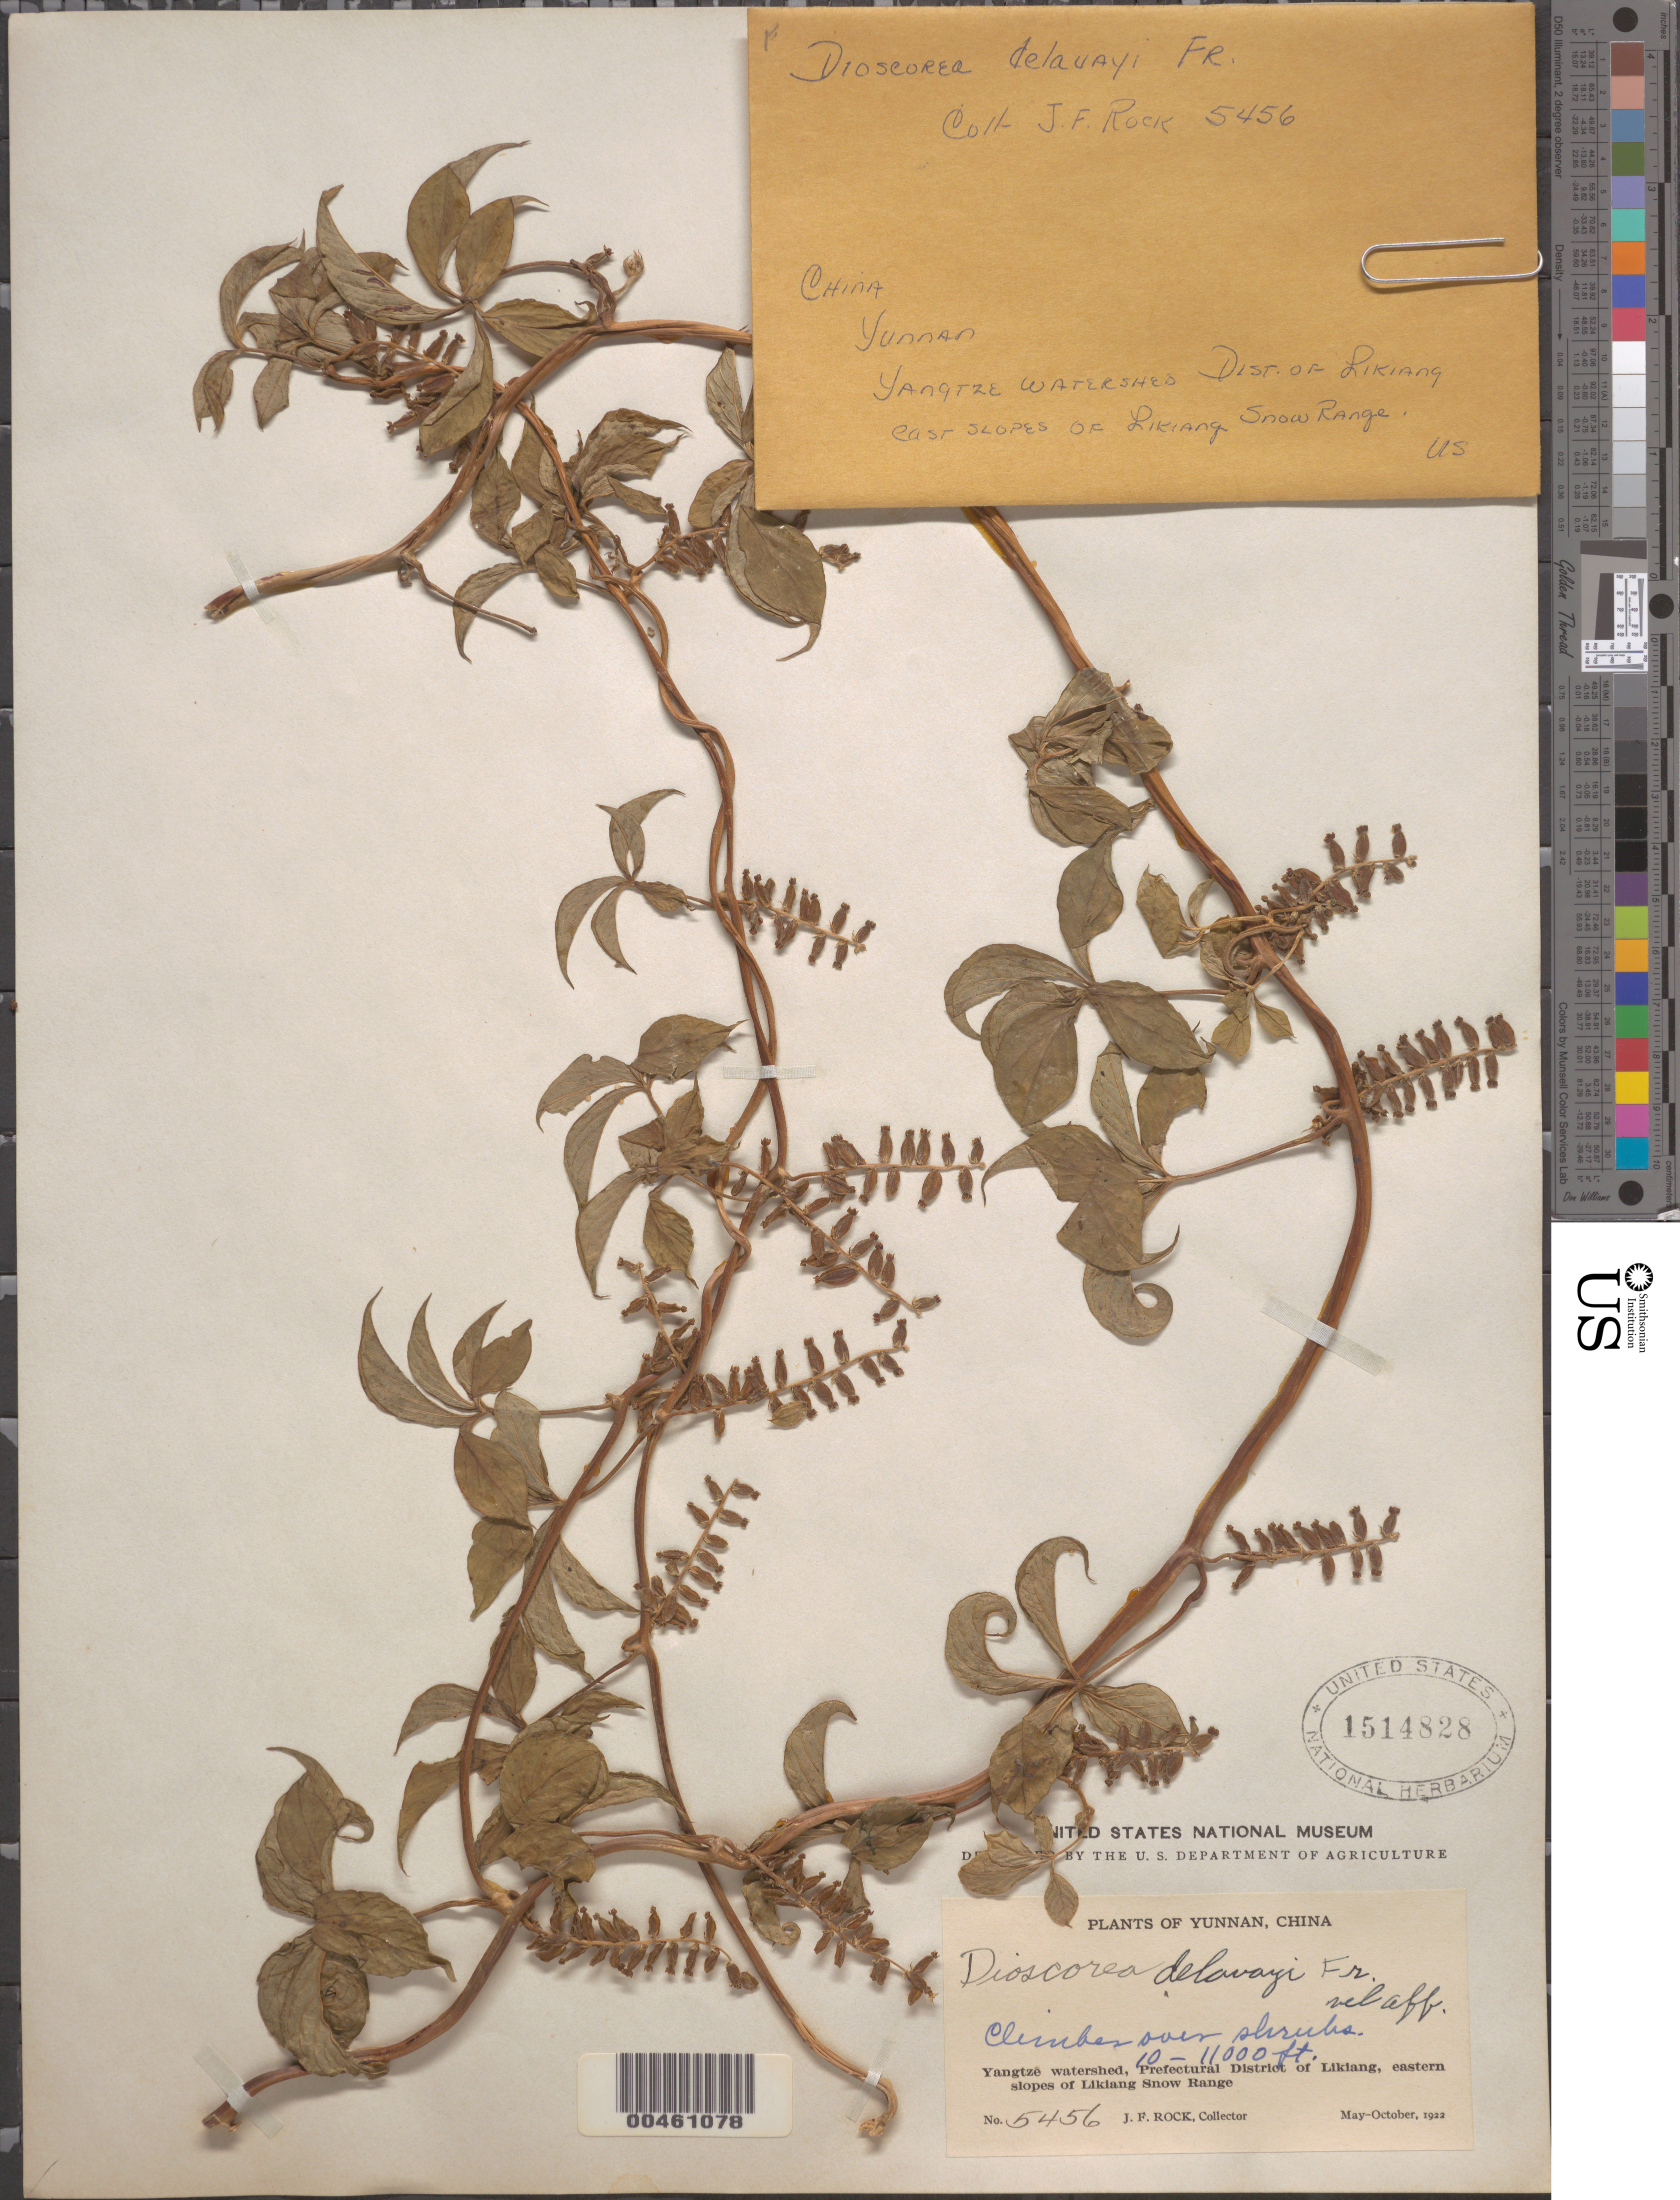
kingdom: Plantae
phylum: Tracheophyta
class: Liliopsida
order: Dioscoreales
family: Dioscoreaceae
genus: Dioscorea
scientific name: Dioscorea delavayi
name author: Fr.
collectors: J. F. Rock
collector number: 5456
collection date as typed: May 1922 to -- Oct 1922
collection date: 1922-05/1922-10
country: China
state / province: Yunnan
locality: Yangtze watershed, Prefectural District of Likiang, eastern slopes of Likiang snow range, Likiang (Dayan) District (?)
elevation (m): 3048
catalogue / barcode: US 1514828